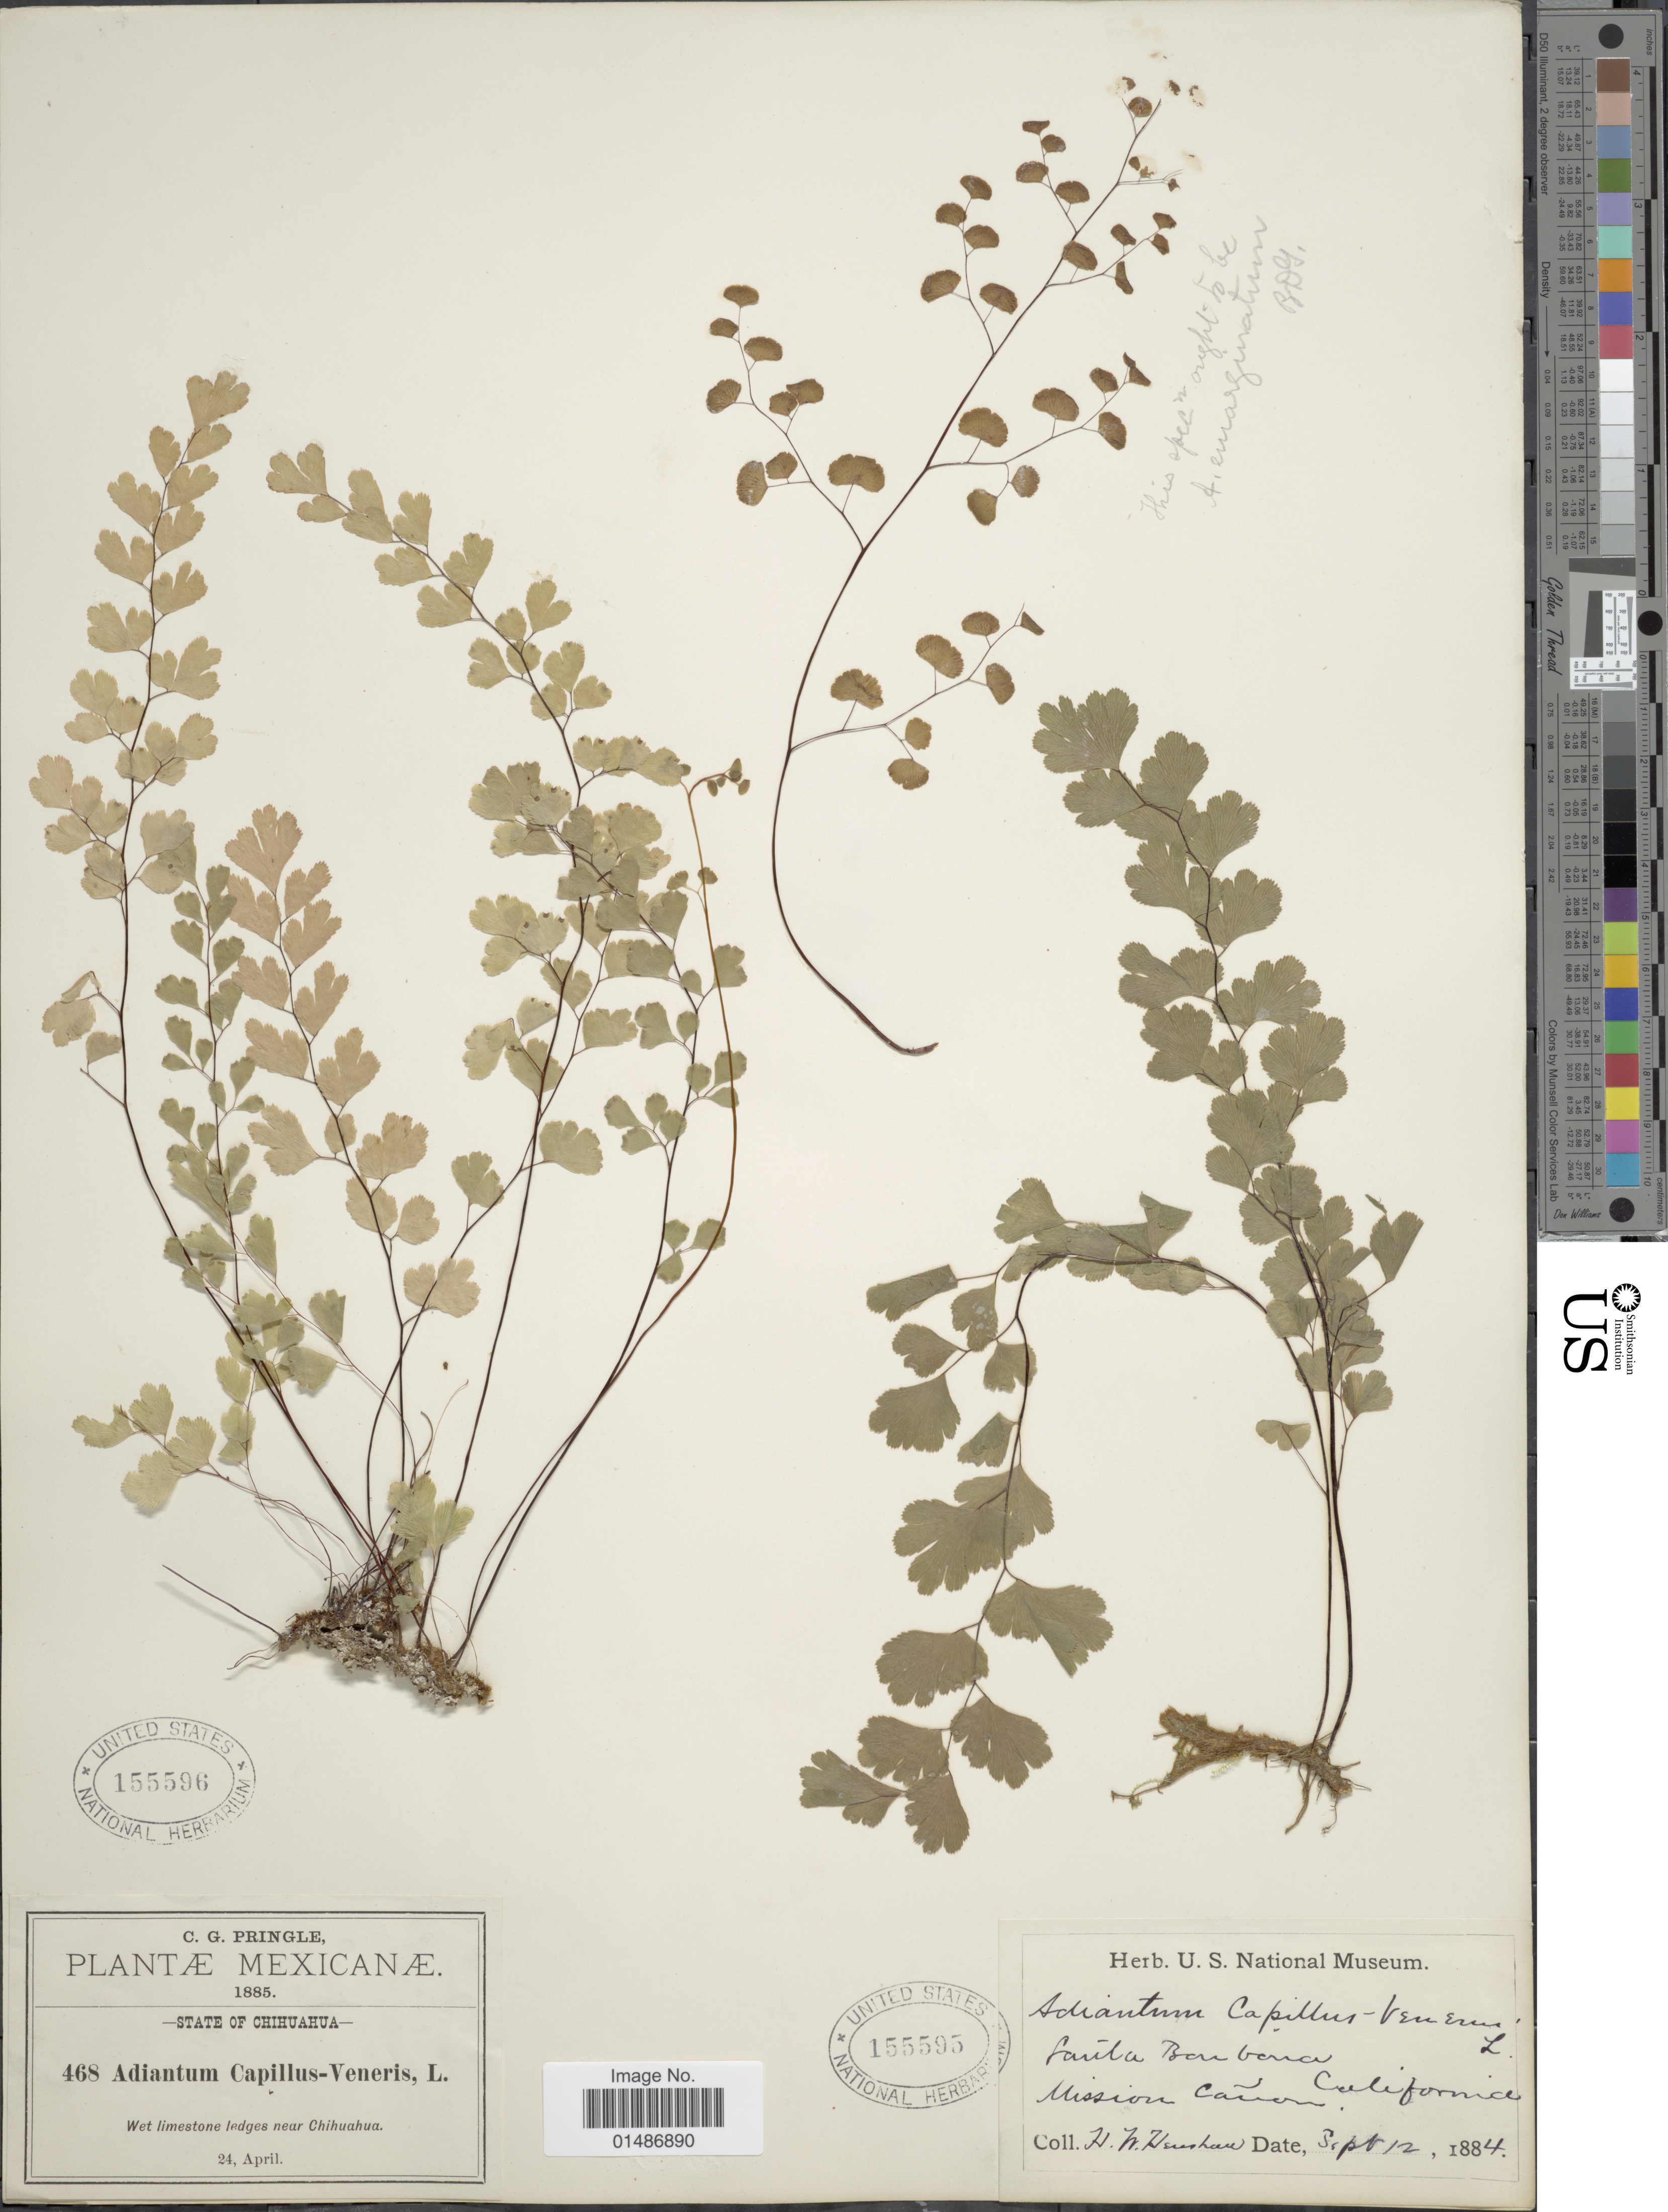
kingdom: Plantae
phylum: Tracheophyta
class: Polypodiopsida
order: Polypodiales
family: Pteridaceae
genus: Adiantum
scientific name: Adiantum capillus-veneris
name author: L.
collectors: H. Henshaw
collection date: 1884-09-12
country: United States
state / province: California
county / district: Santa Barbara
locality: Santa Barbara, Mission Cañon.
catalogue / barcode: US 155595